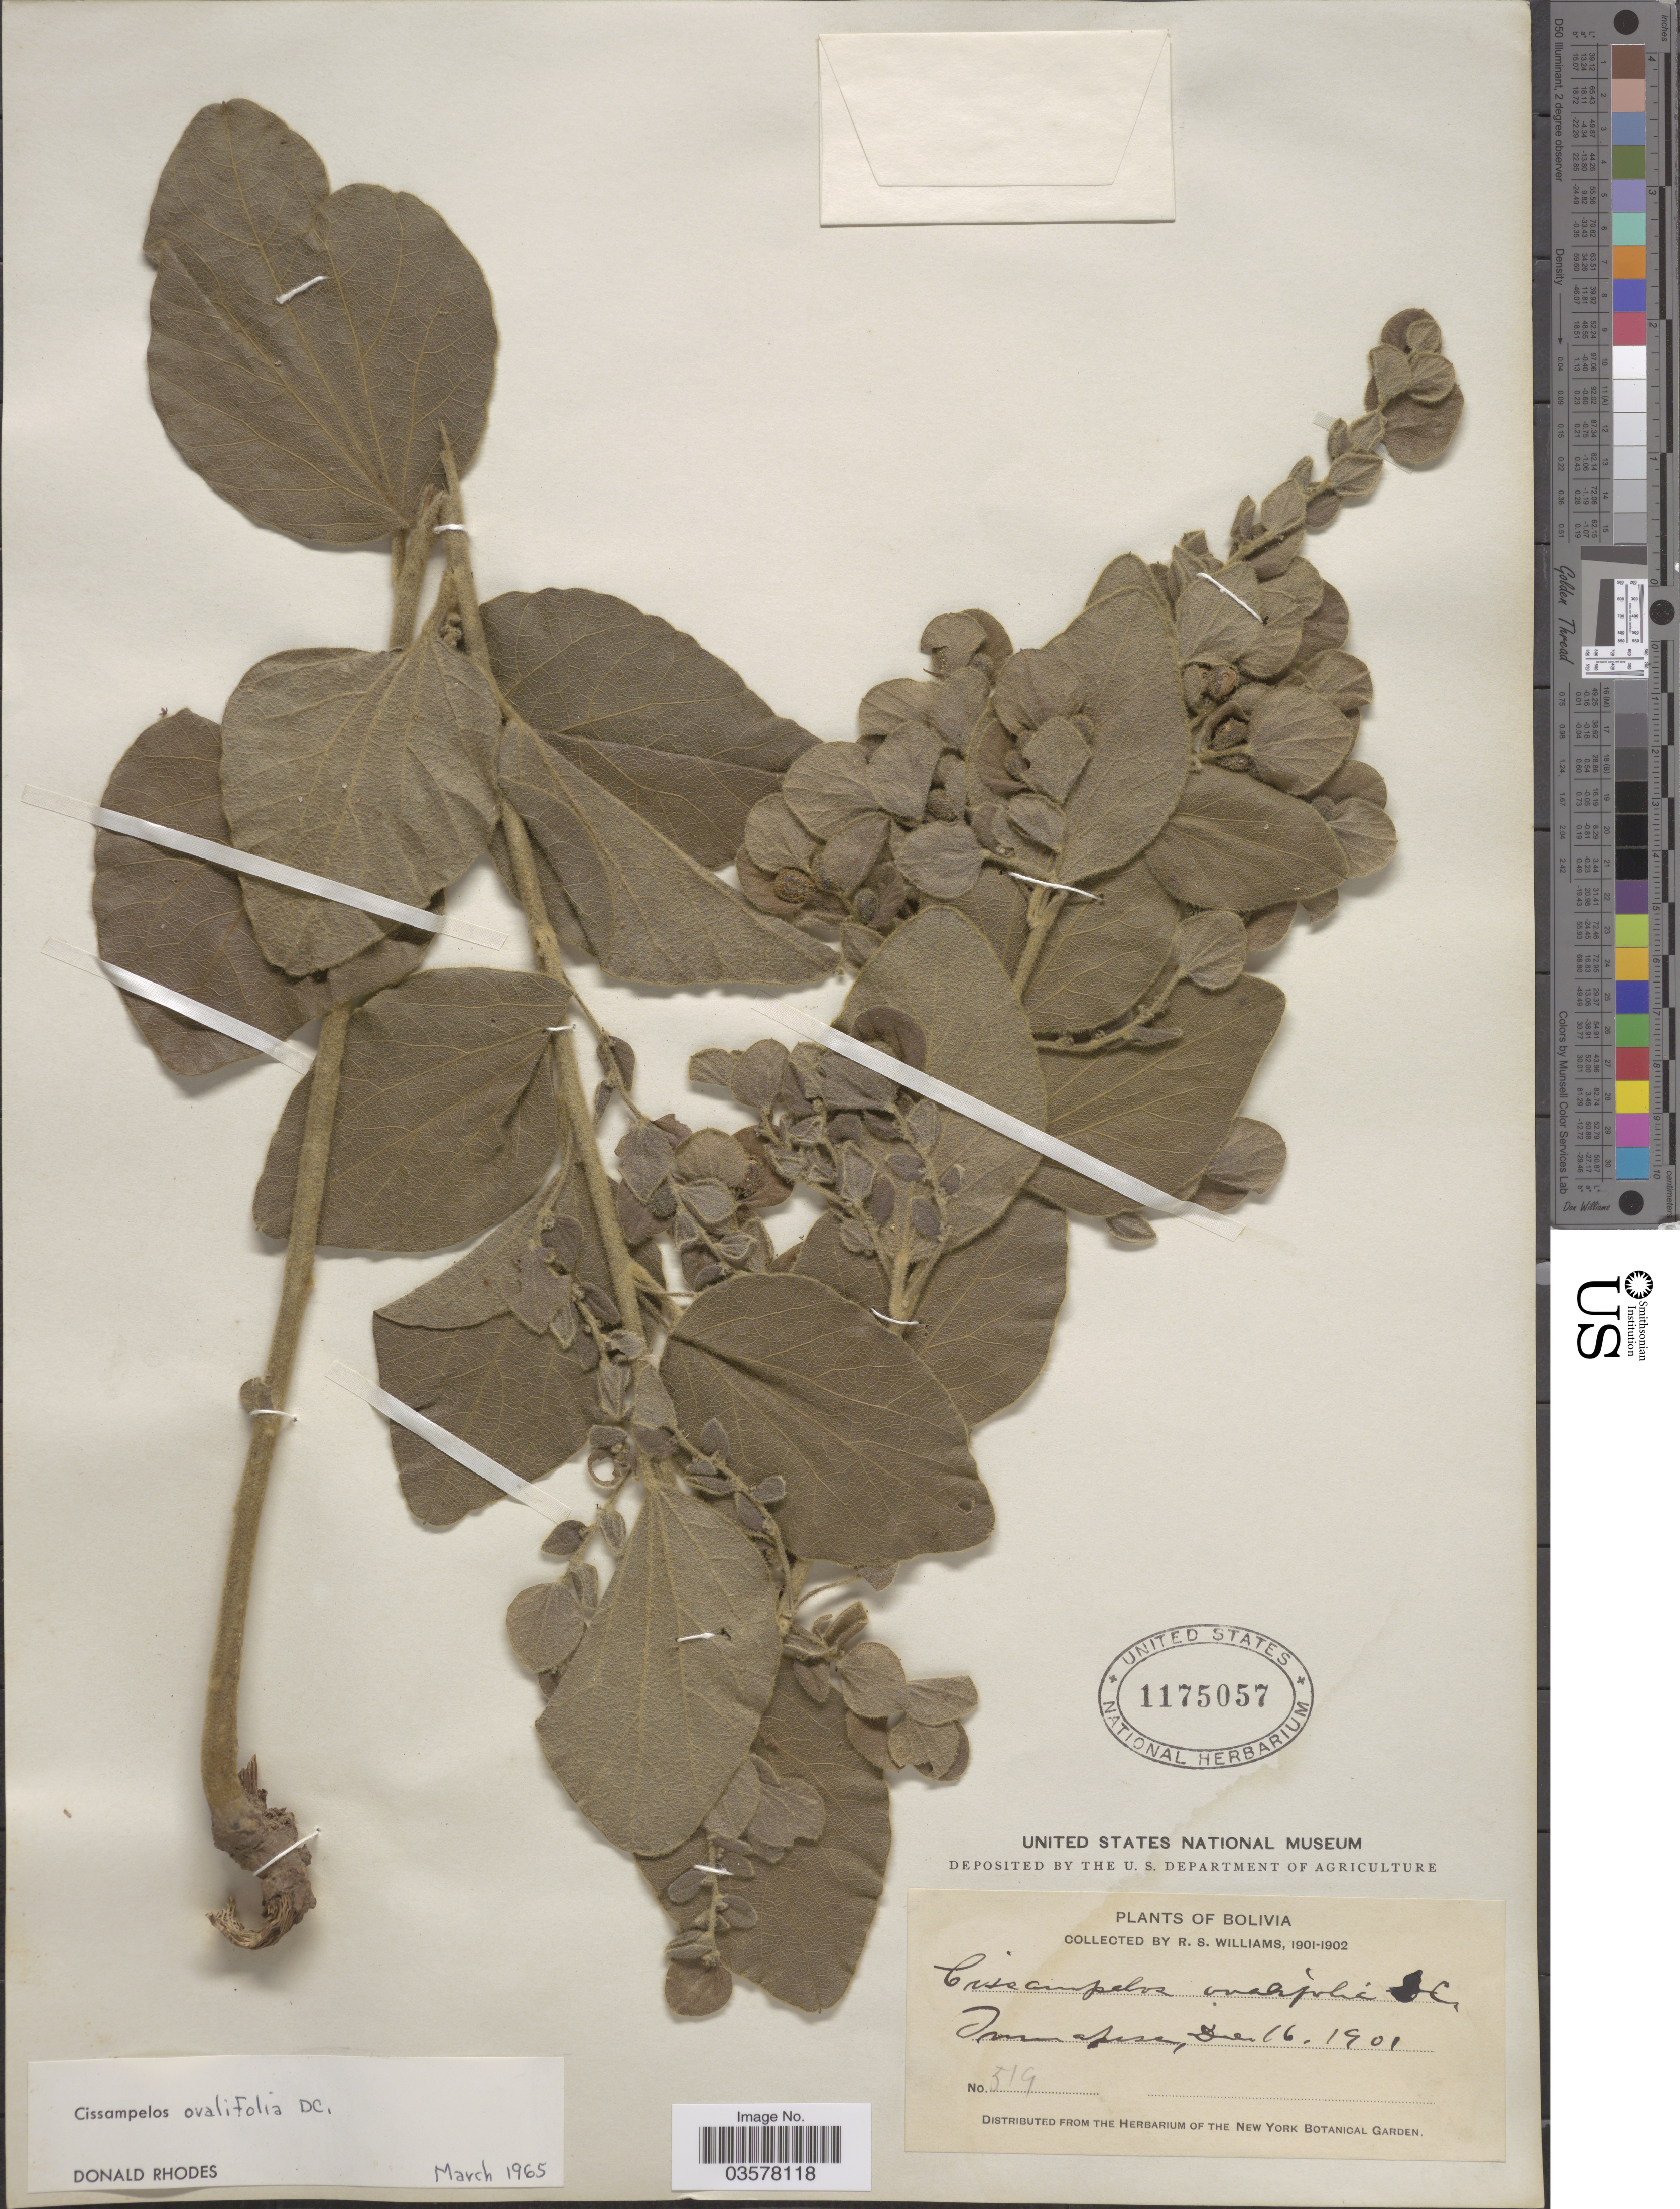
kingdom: Plantae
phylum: Tracheophyta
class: Magnoliopsida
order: Ranunculales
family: Menispermaceae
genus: Cissampelos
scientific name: Cissampelos ovalifolia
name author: DC.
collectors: R. S. Williams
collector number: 519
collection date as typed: Dec. 16, 1901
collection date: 1901-12-16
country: Bolivia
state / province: La Paz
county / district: Iturralde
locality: Tumupasa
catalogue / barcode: US 1175057